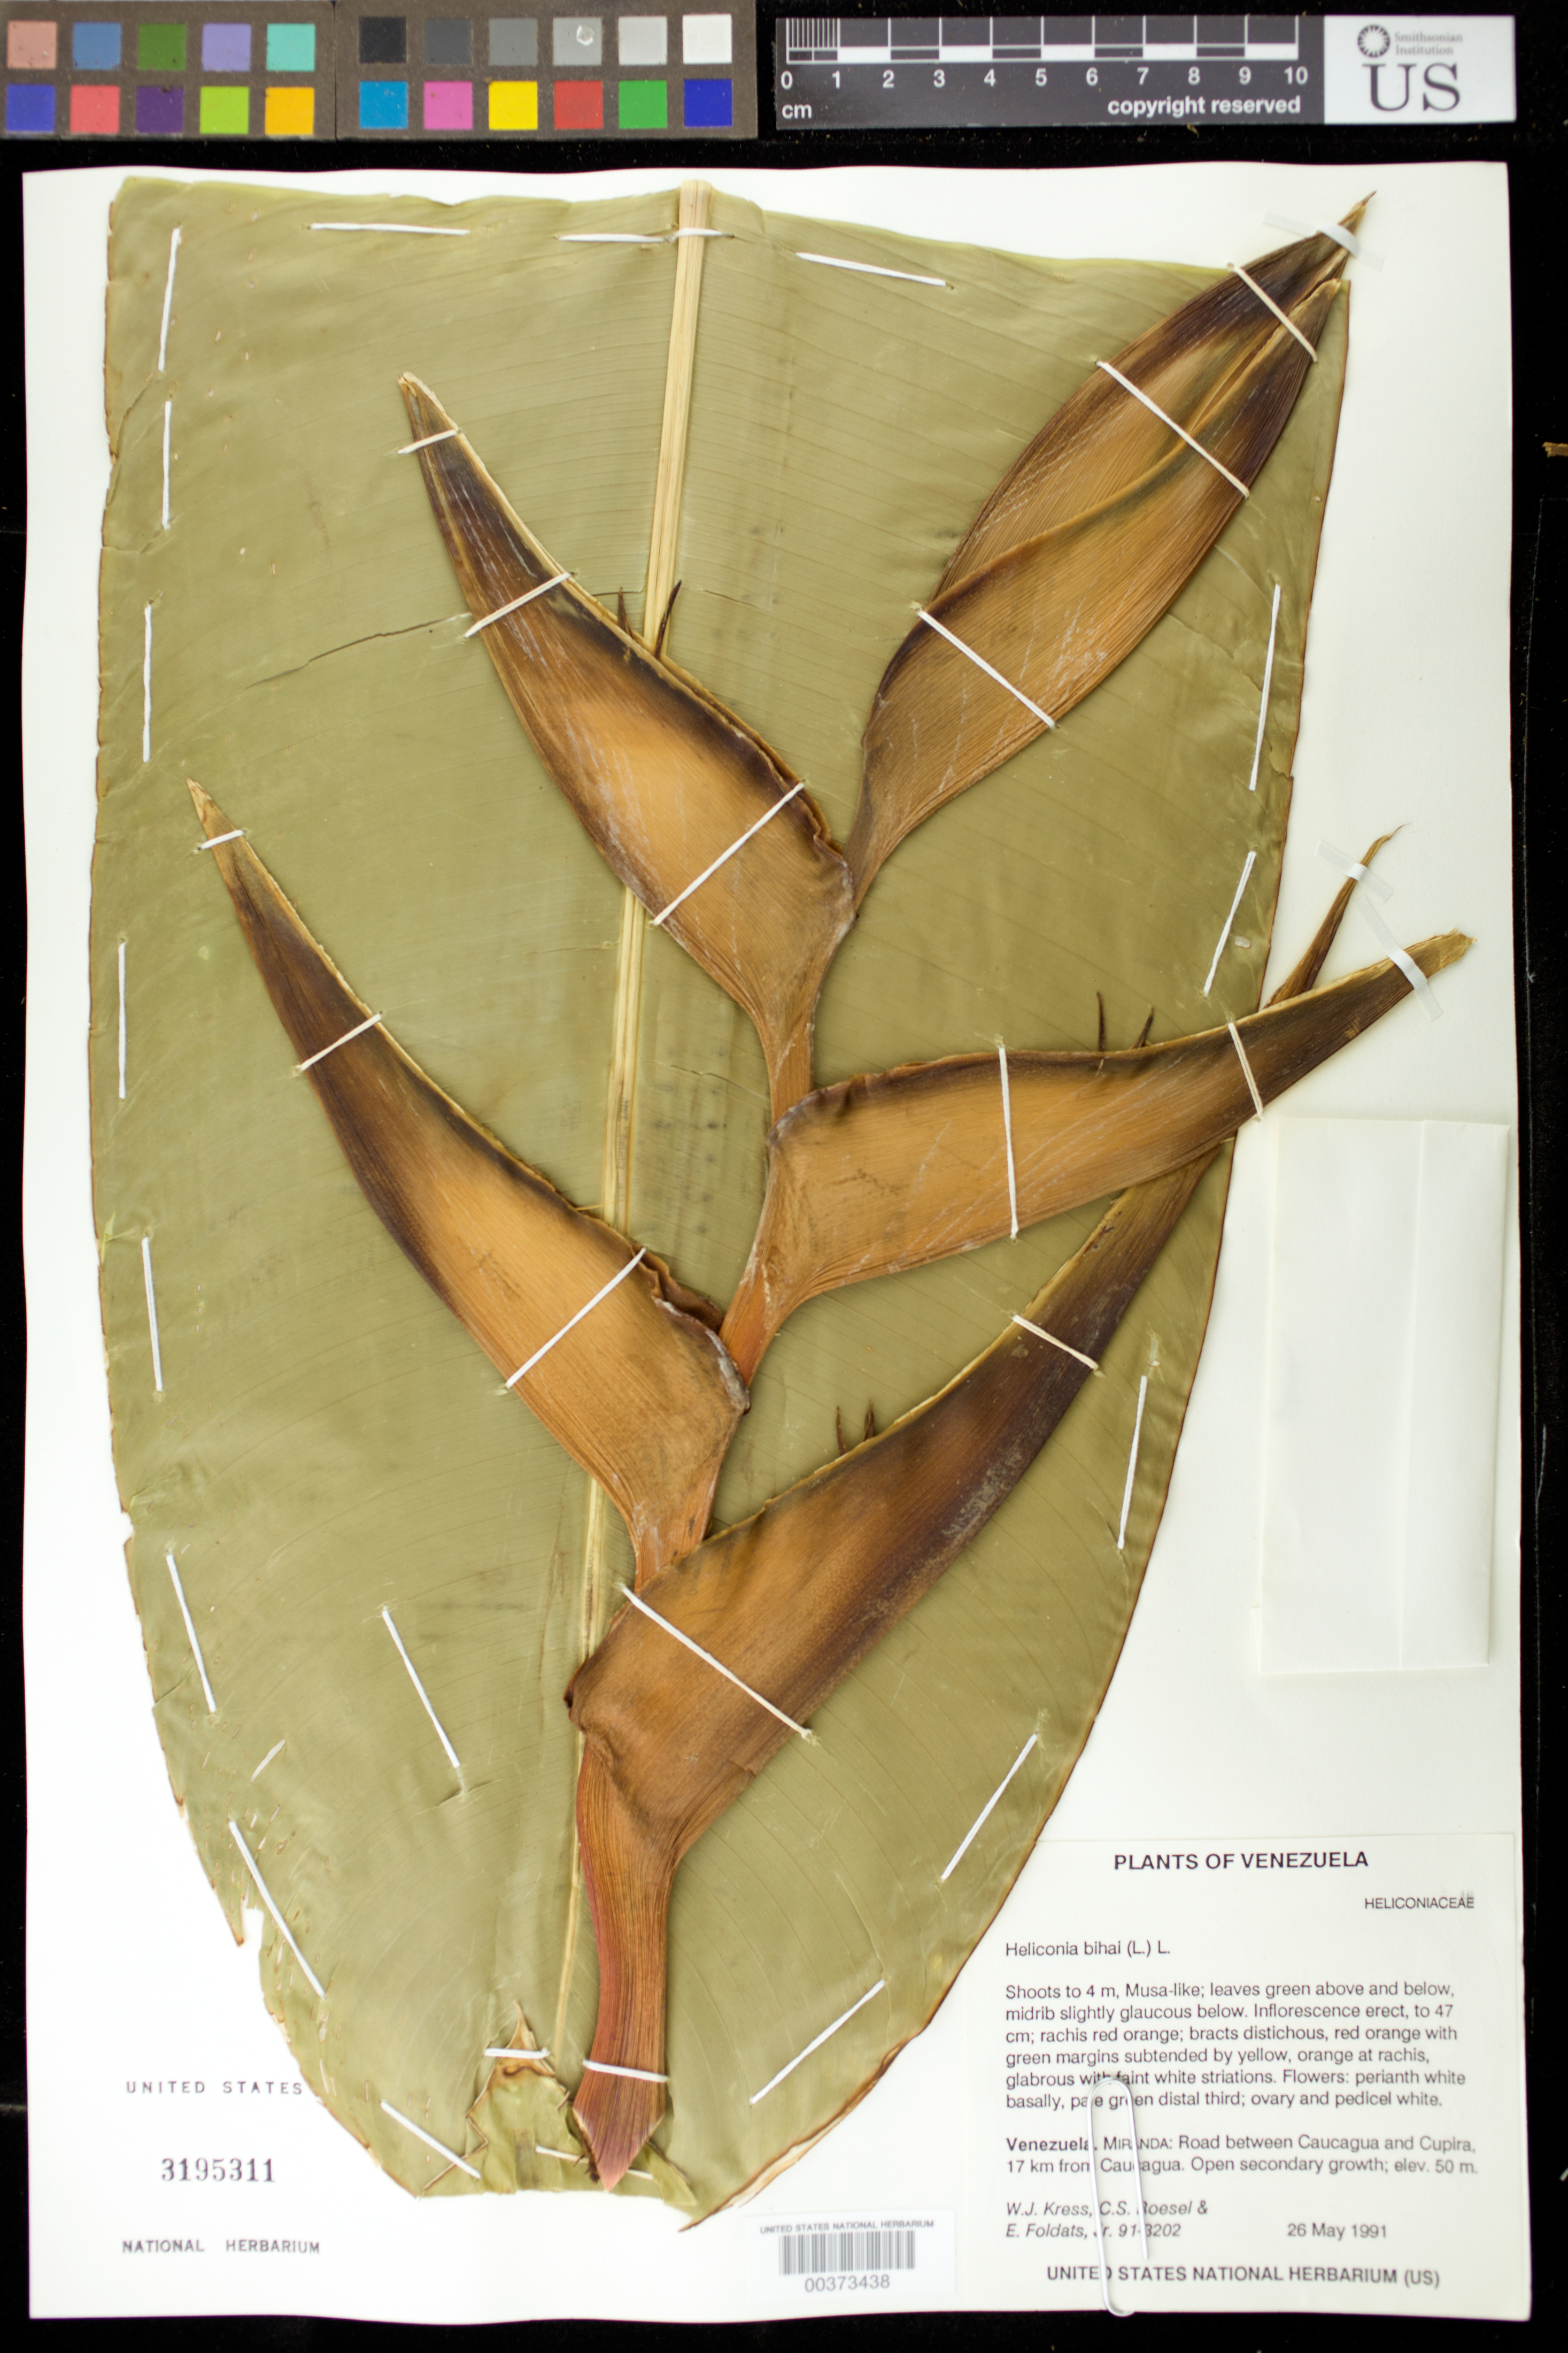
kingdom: Plantae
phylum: Tracheophyta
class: Liliopsida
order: Zingiberales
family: Heliconiaceae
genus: Heliconia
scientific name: Heliconia bihai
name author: (L.) L.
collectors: W. J. Kress, C. S. Roesel & E. Foldats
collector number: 91-3202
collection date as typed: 26 May 1991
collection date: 1991-05-26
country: Venezuela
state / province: Miranda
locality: Road between caucagua and cupira, 17 km from caucagua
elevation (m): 50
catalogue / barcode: US 3195311